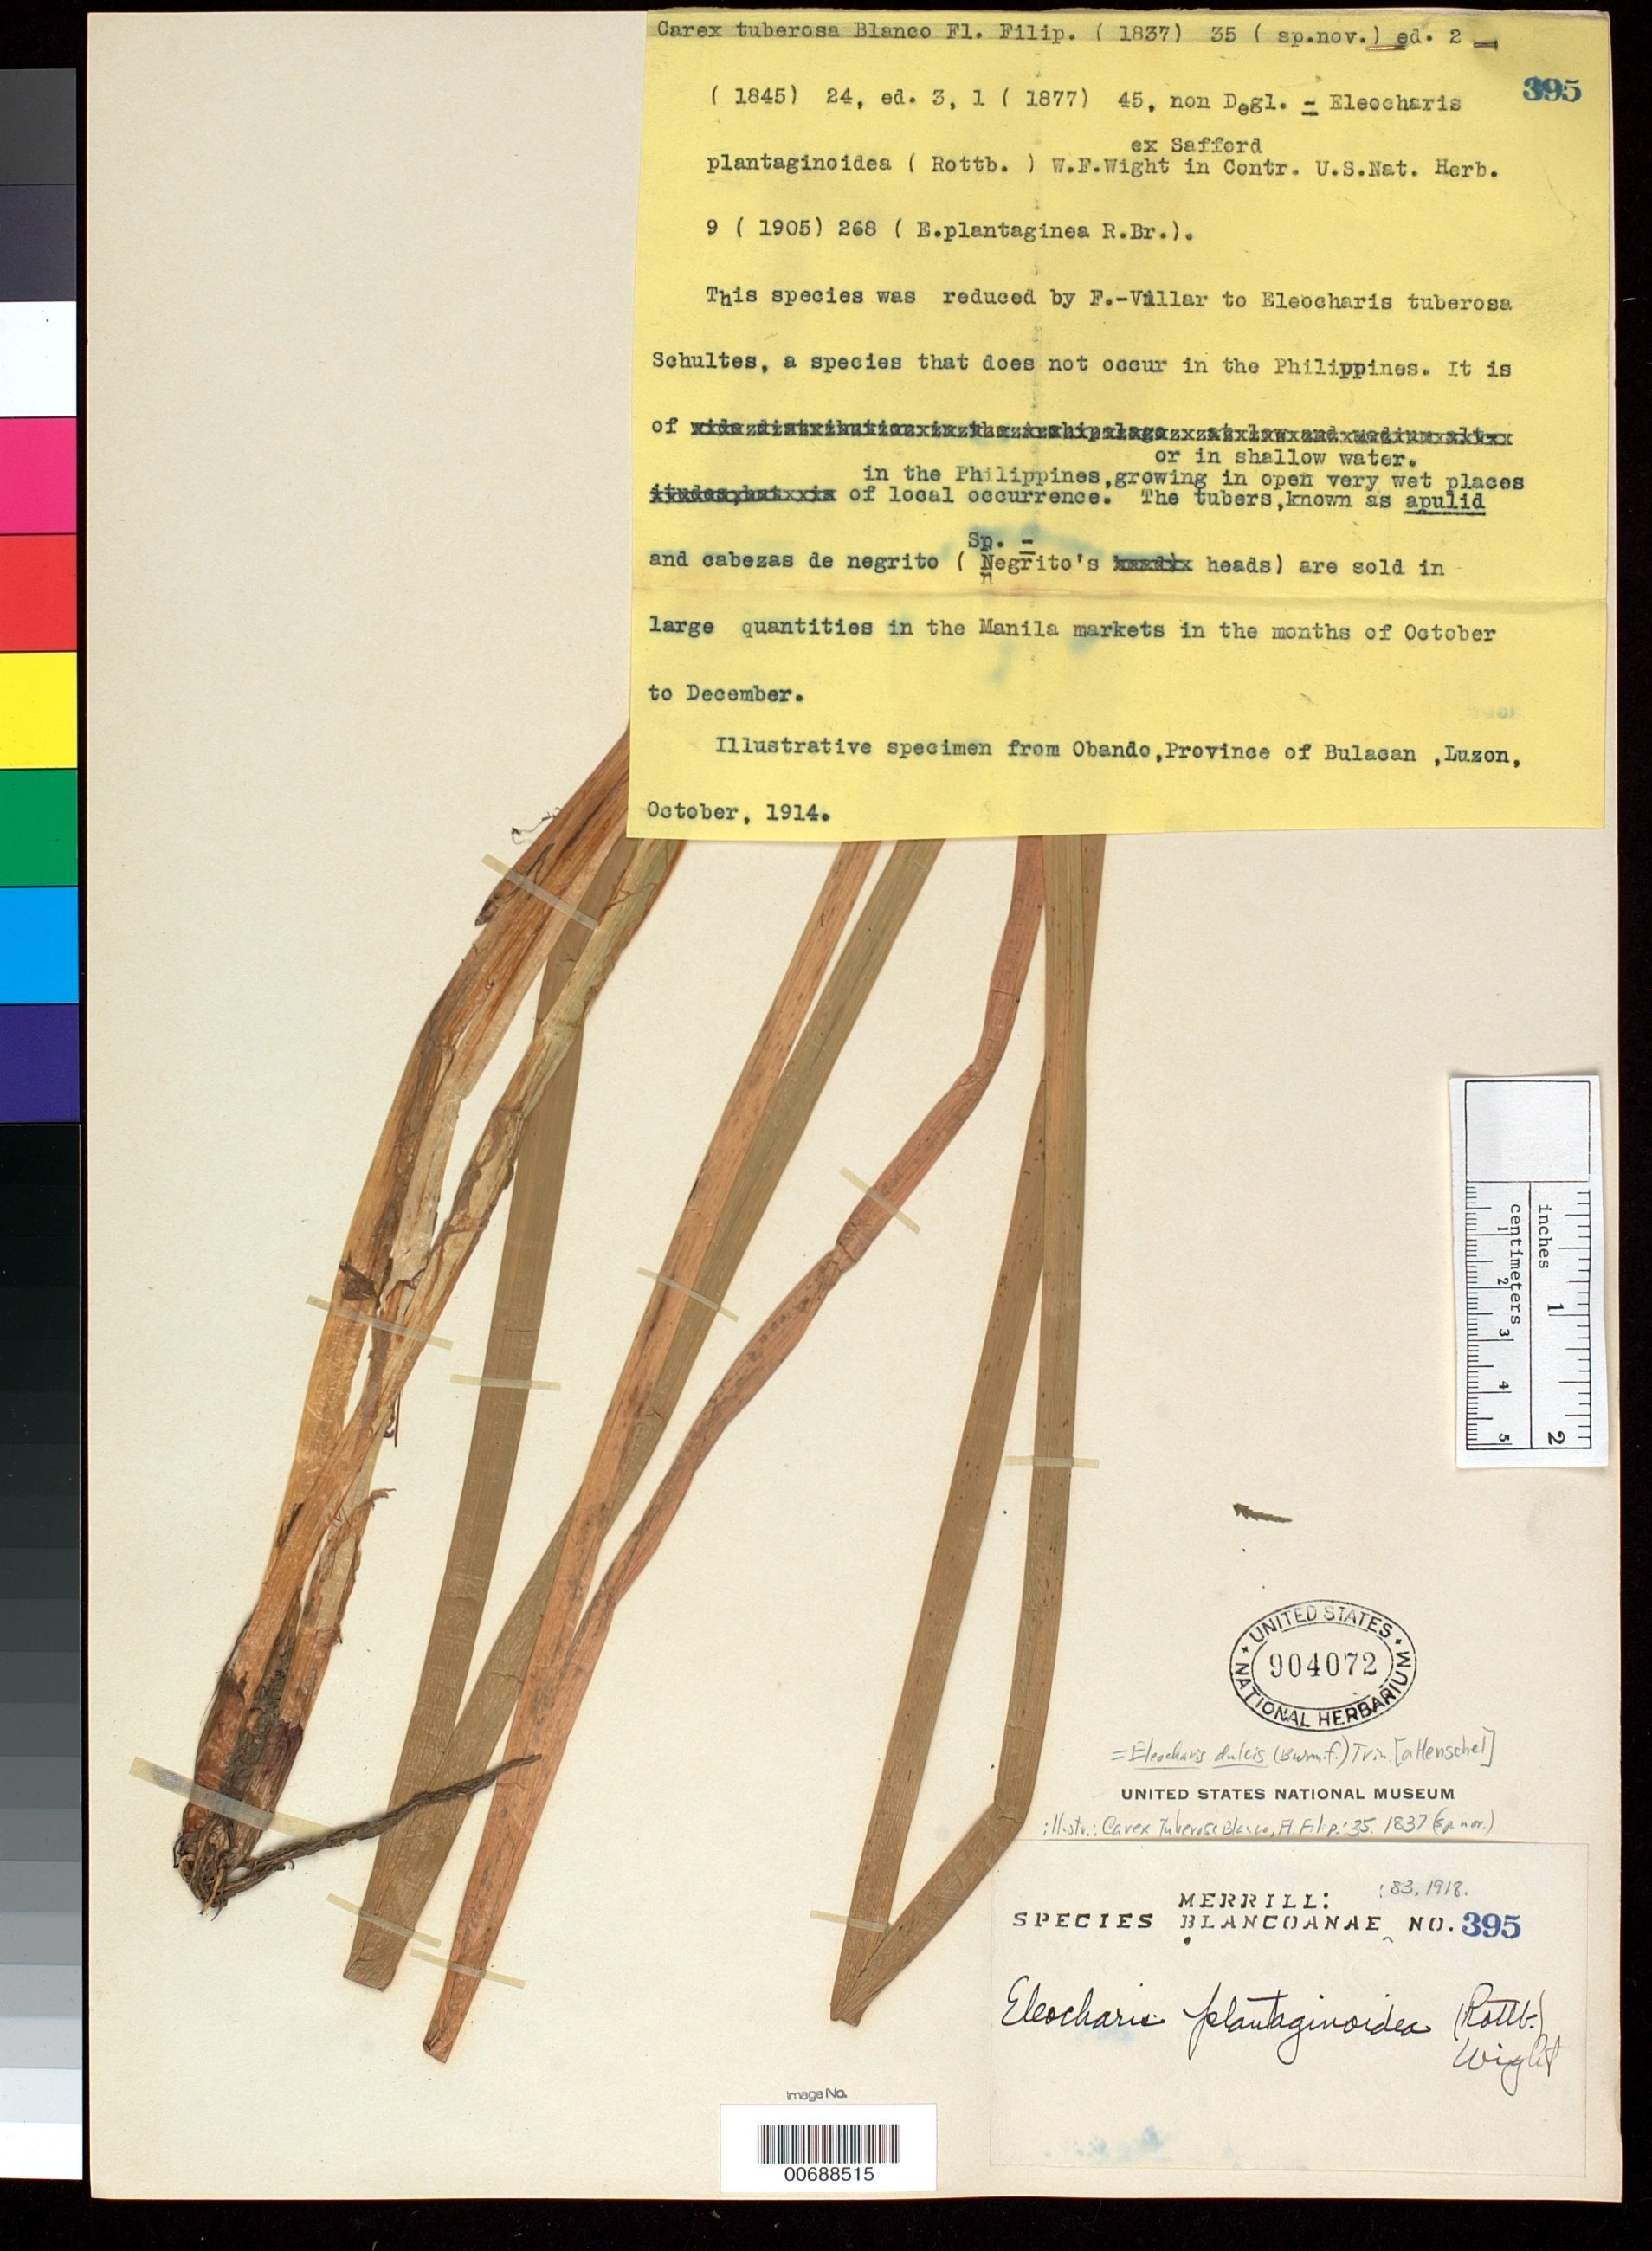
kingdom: Plantae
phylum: Tracheophyta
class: Liliopsida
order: Poales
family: Cyperaceae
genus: Eleocharis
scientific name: Eleocharis dulcis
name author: (Burm. f.) Trin. ex Hensch.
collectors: E. D. Merrill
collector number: Sp. Blancoan. 0395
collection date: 1914-10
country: Philippines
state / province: Central Luzon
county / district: Bulacan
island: Luzon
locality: Obando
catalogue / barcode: US 904072